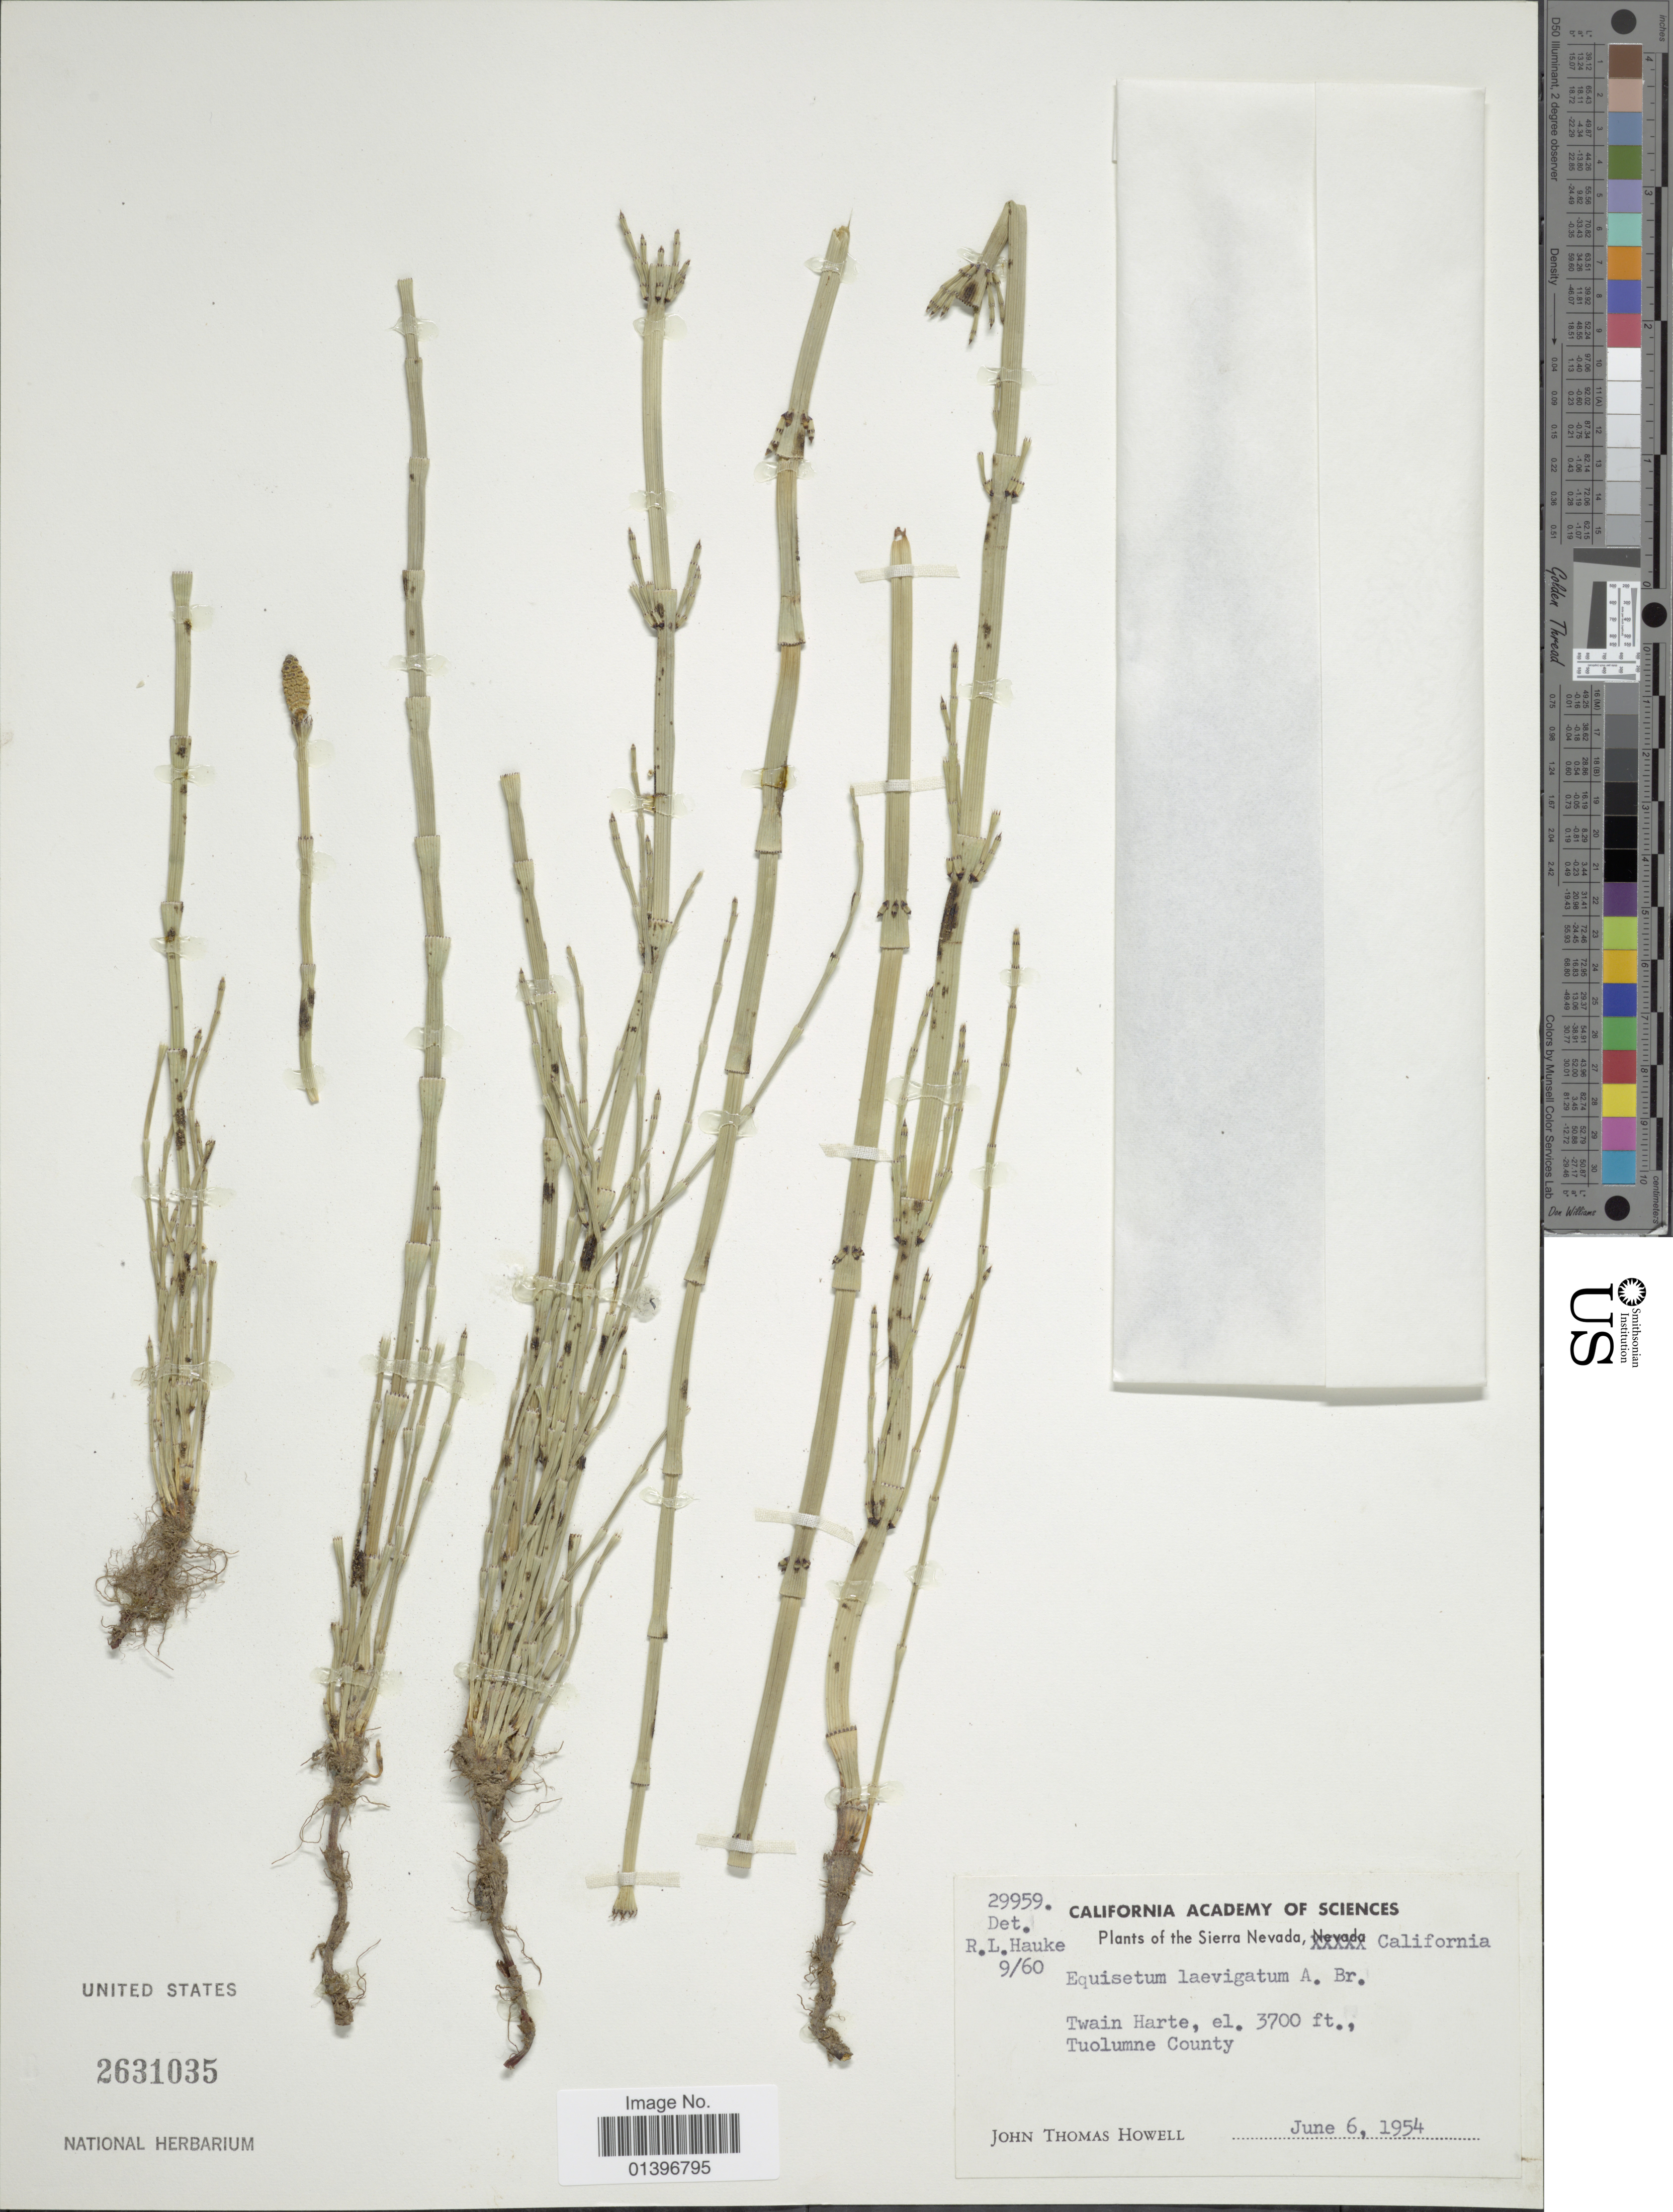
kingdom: Plantae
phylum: Tracheophyta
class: Polypodiopsida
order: Equisetales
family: Equisetaceae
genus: Equisetum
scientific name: Equisetum laevigatum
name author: A. Braun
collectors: J. T. Howell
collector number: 29959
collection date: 1954-06-06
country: United States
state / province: California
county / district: Tuolumne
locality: Sierra Nevada. Twain Harte, Tuolumne County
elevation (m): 1128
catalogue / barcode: US 2631035